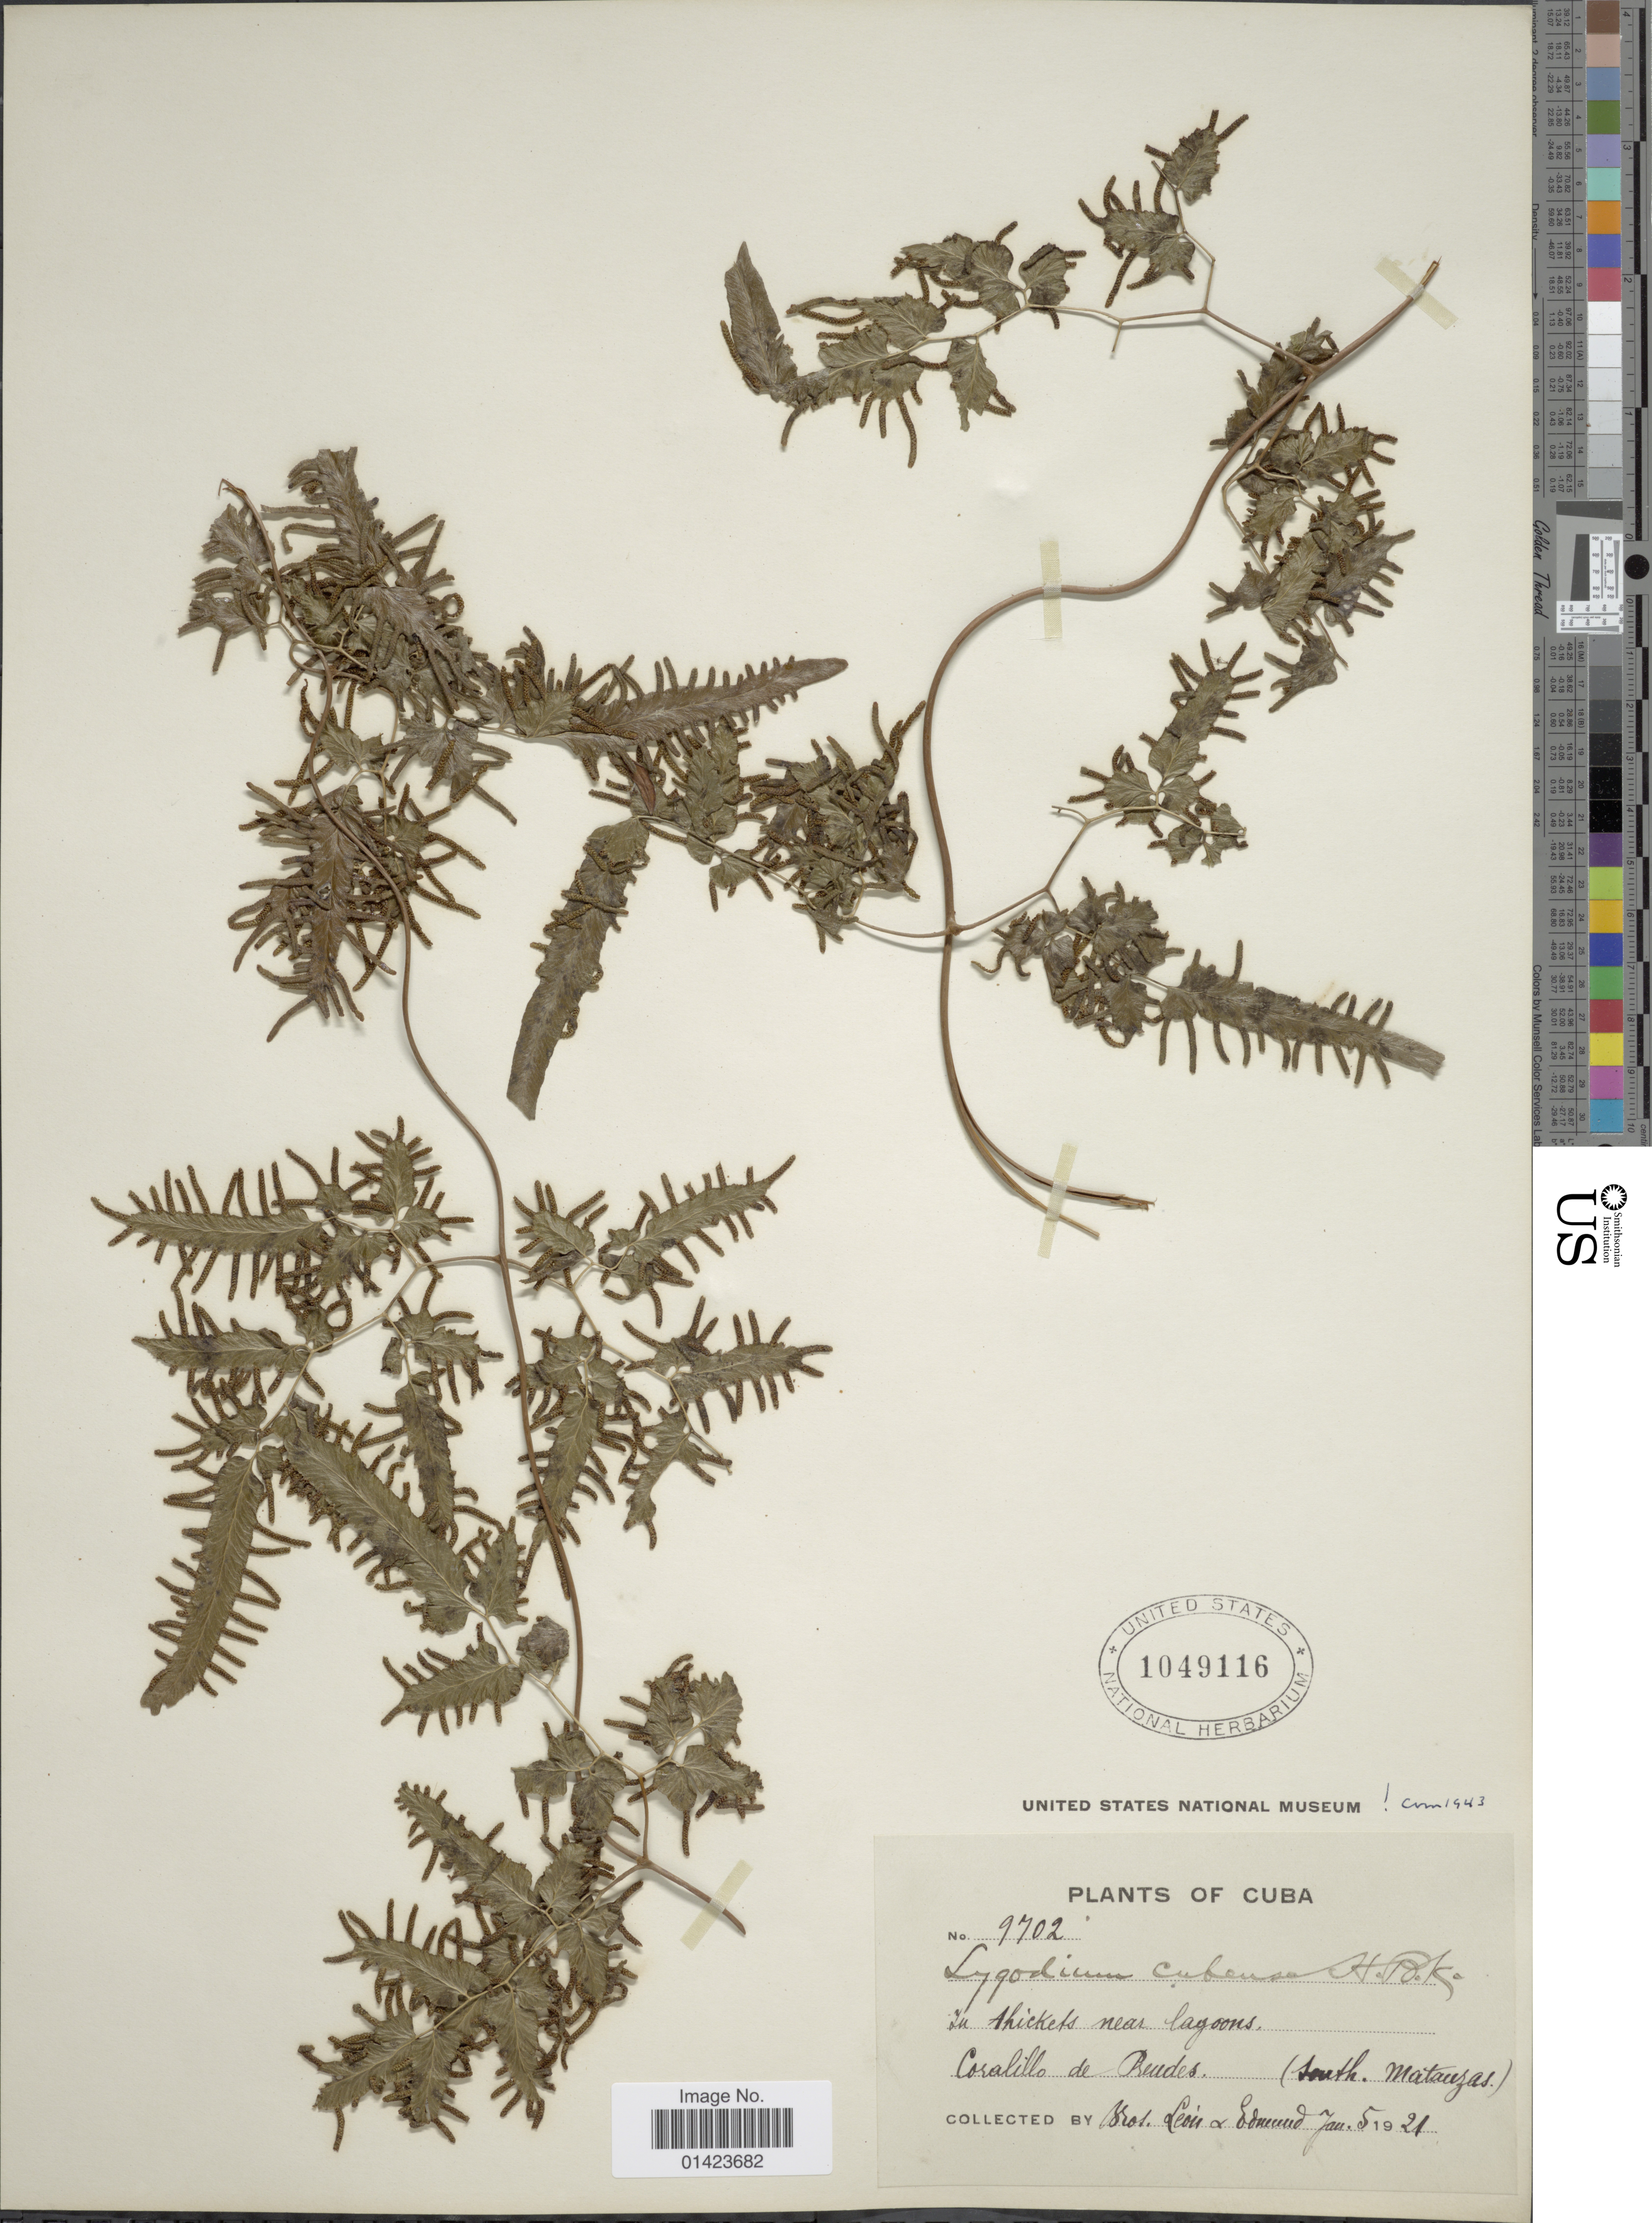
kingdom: Plantae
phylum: Tracheophyta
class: Polypodiopsida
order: Schizaeales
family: Lygodiaceae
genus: Lygodium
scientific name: Lygodium volubile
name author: Sw.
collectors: Bro. León & Edmund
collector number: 9702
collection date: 1921-01-05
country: Cuba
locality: Coralillo de Prendes (south Matanzas)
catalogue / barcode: US 1049116